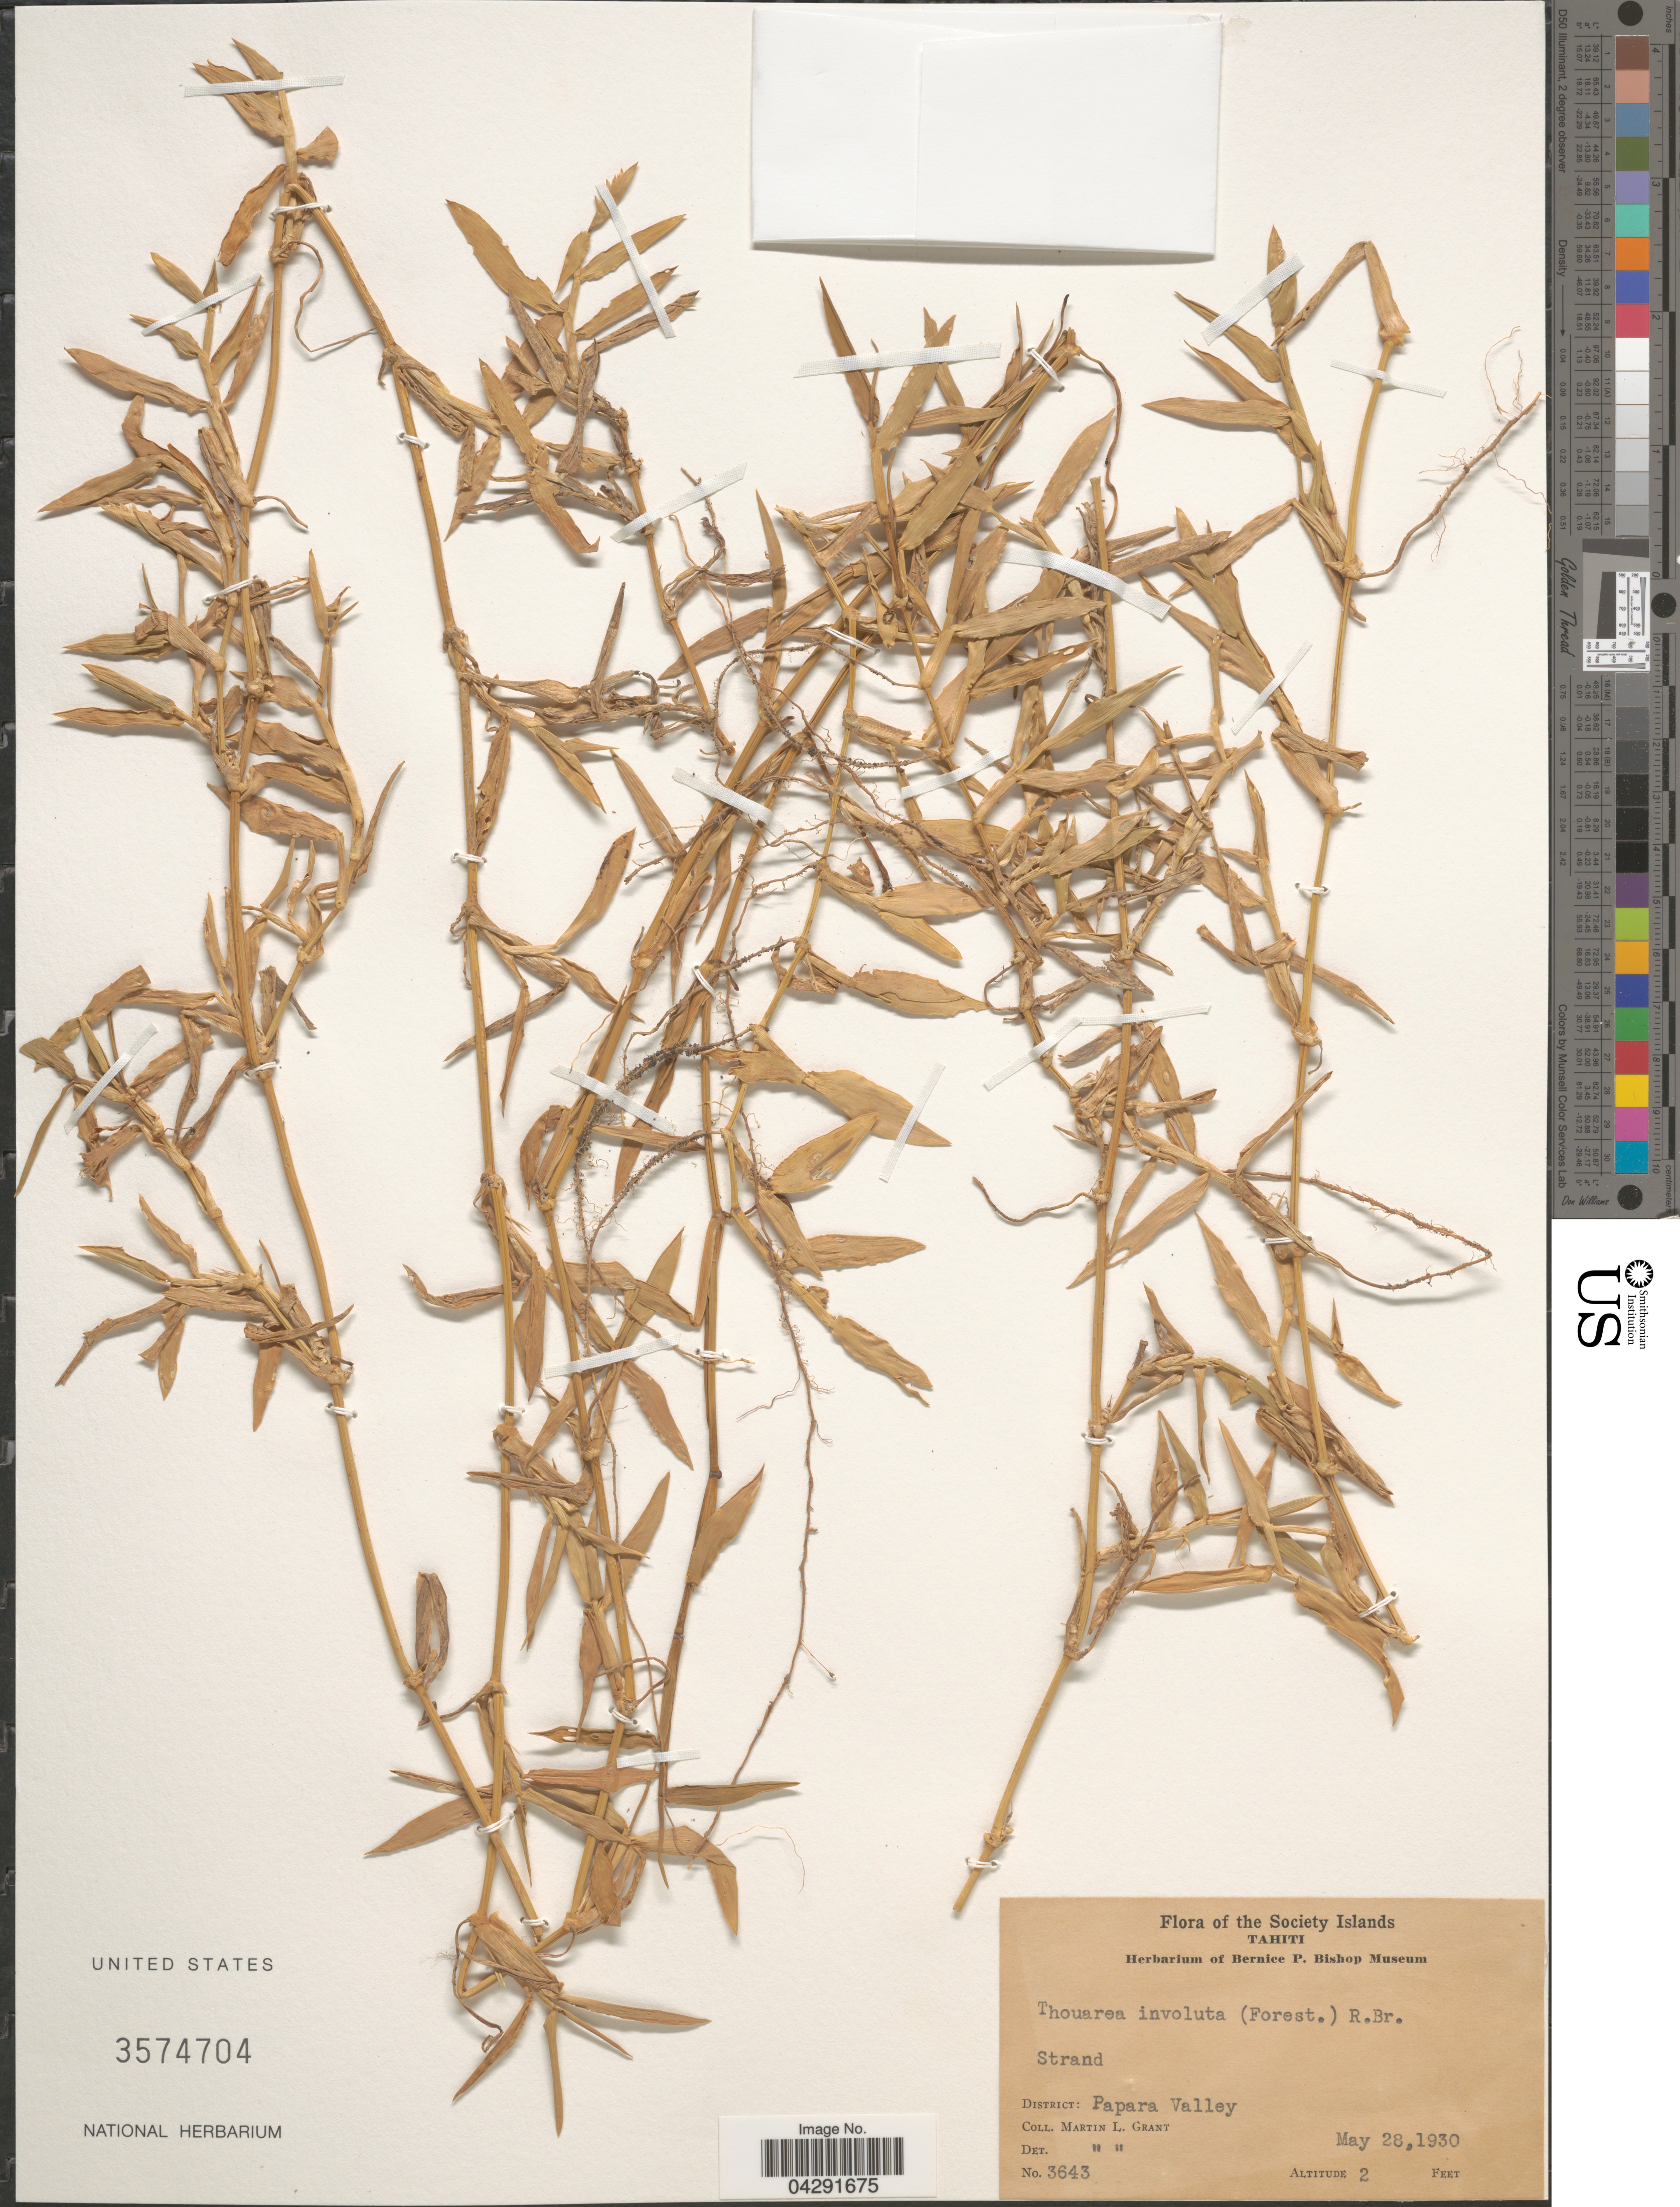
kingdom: Plantae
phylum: Tracheophyta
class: Liliopsida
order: Poales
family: Poaceae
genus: Thuarea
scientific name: Thuarea involuta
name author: (G. Forst.) R. Br. ex Sm.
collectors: M. L. Grant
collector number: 3643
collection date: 1930-05-28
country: French Polynesia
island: Tahiti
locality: Society Islands. Tahiti. District: Papara Valley.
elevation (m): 1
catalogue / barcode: US 3574704